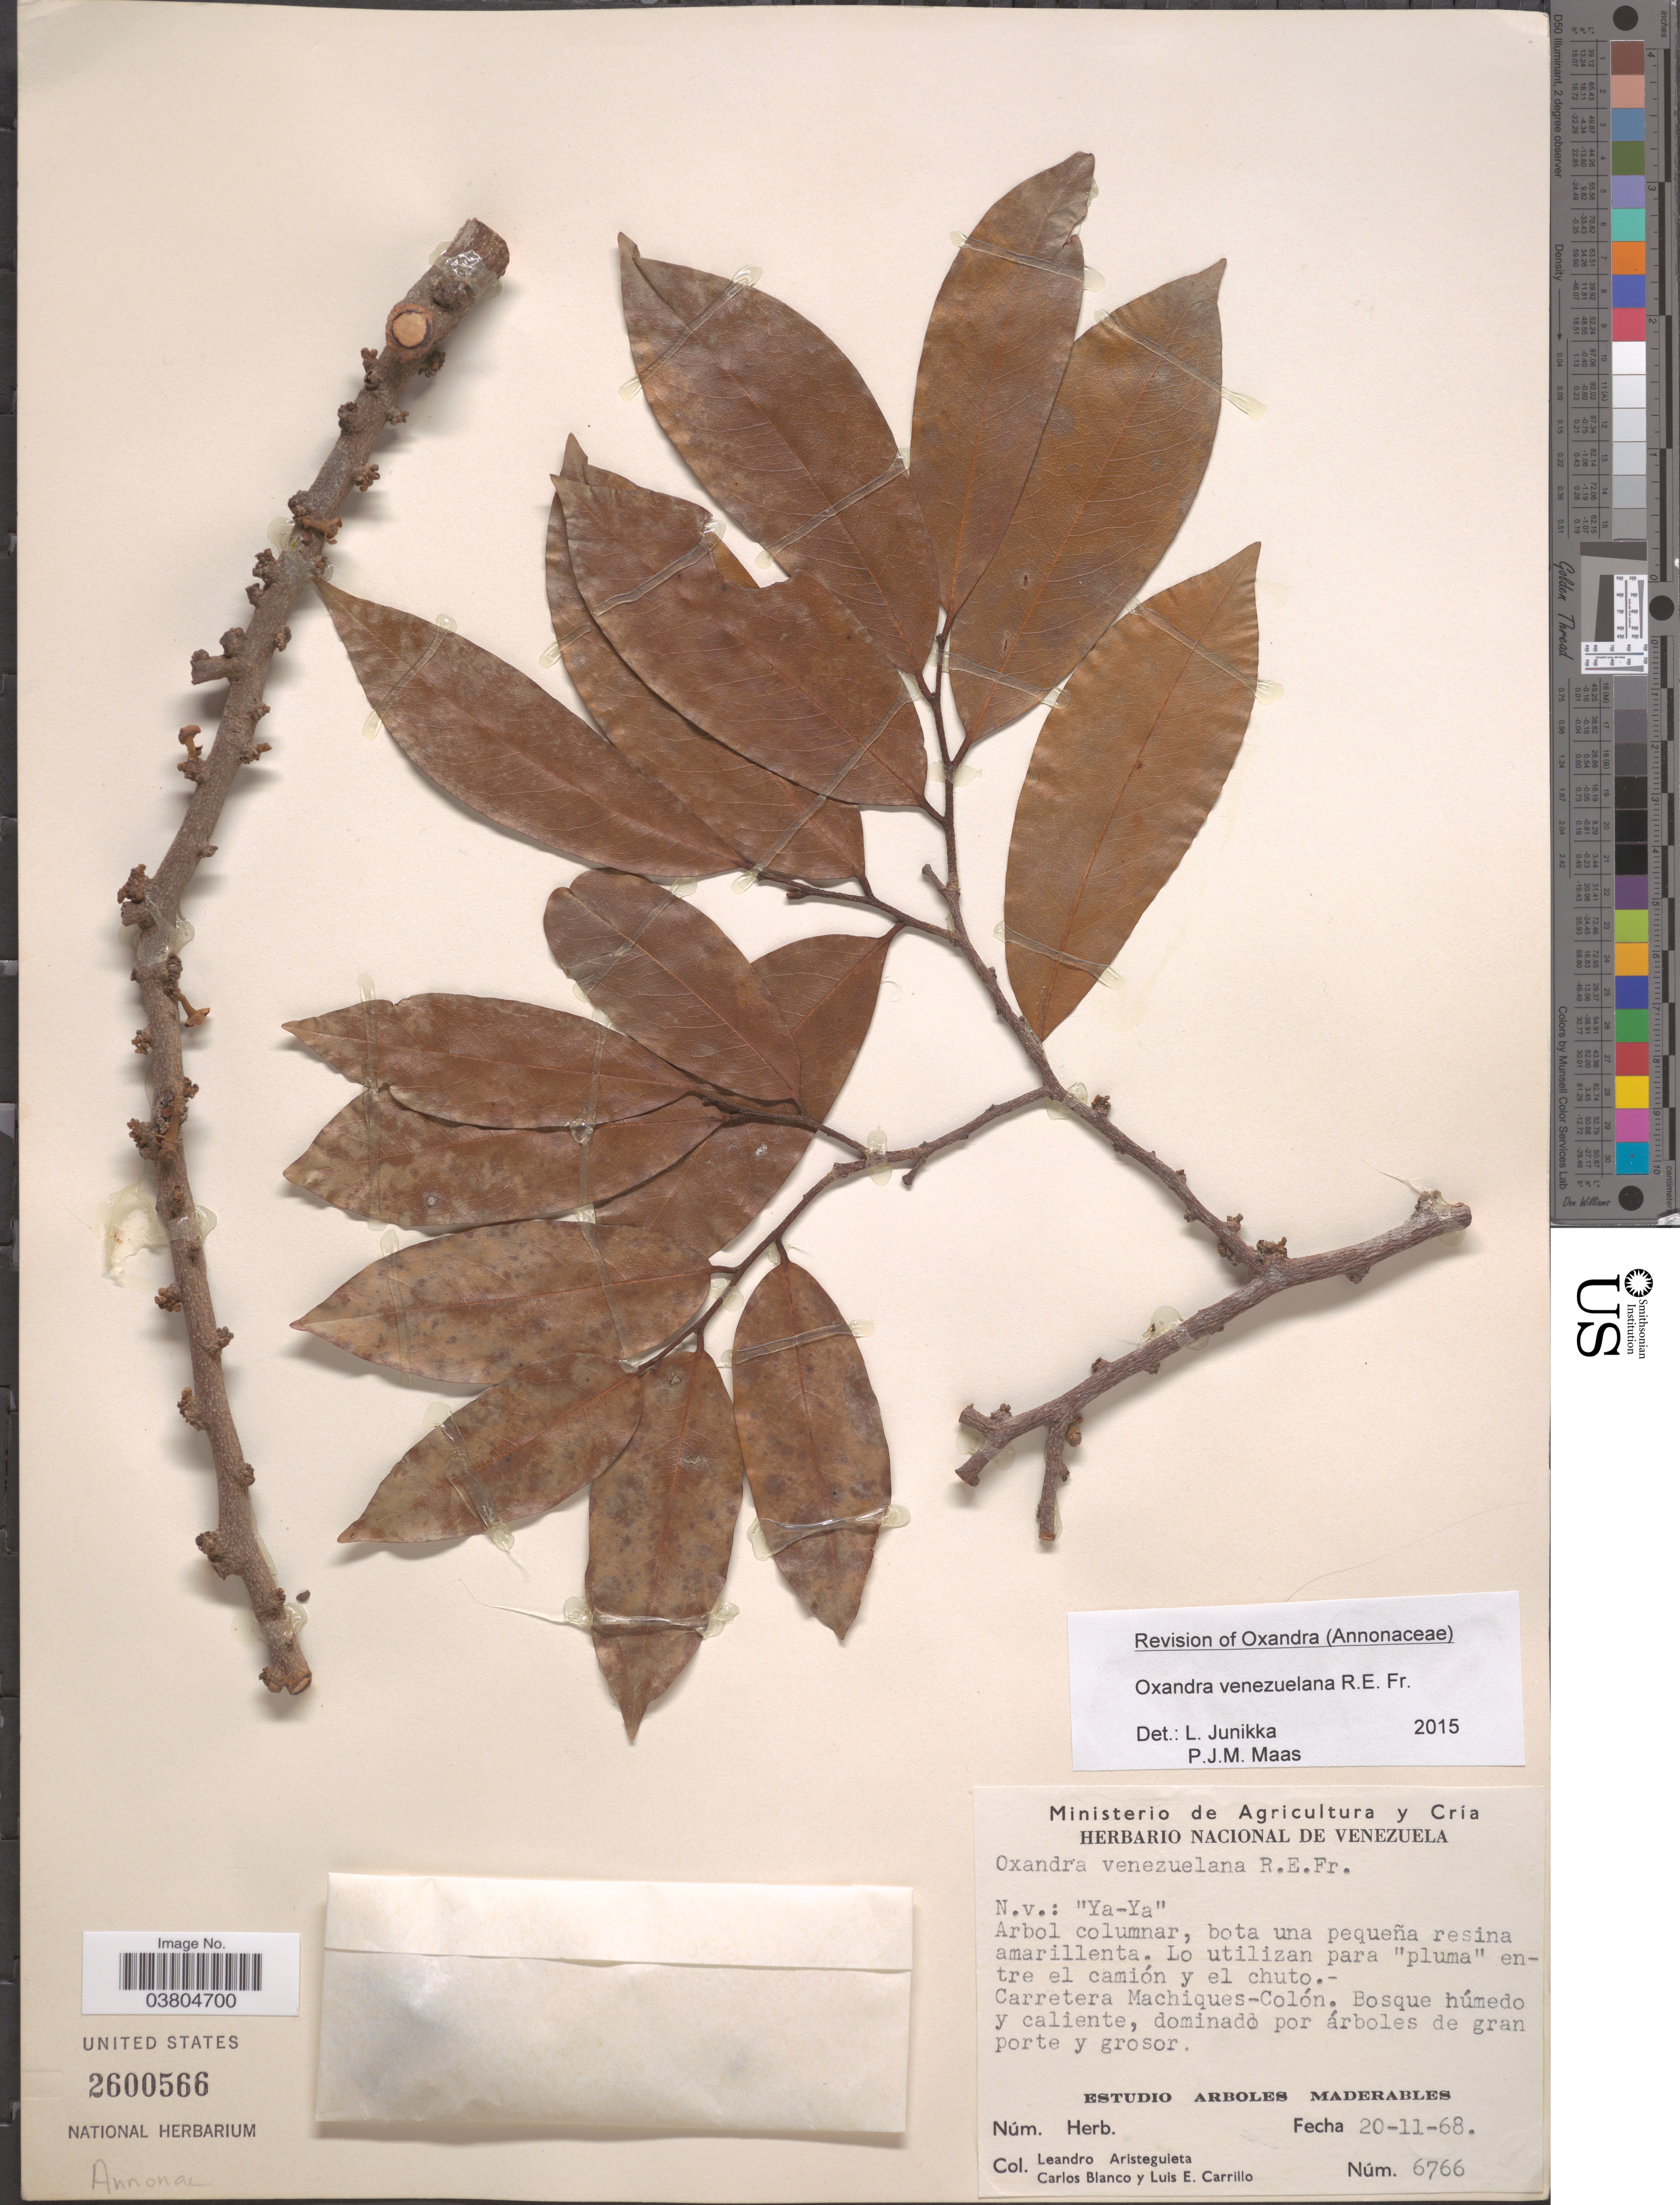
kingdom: Plantae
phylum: Tracheophyta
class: Magnoliopsida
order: Magnoliales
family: Annonaceae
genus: Oxandra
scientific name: Oxandra venezuelana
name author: R.E. Fr.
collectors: L. Aristeguieta, C. Blanco & L. Carrillo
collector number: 6766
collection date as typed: Transcribed d/m/y: 20/11/68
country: Venezuela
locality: Carretera Machiques-Colón. Estudio Arboles Maderables.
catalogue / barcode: US 2600566